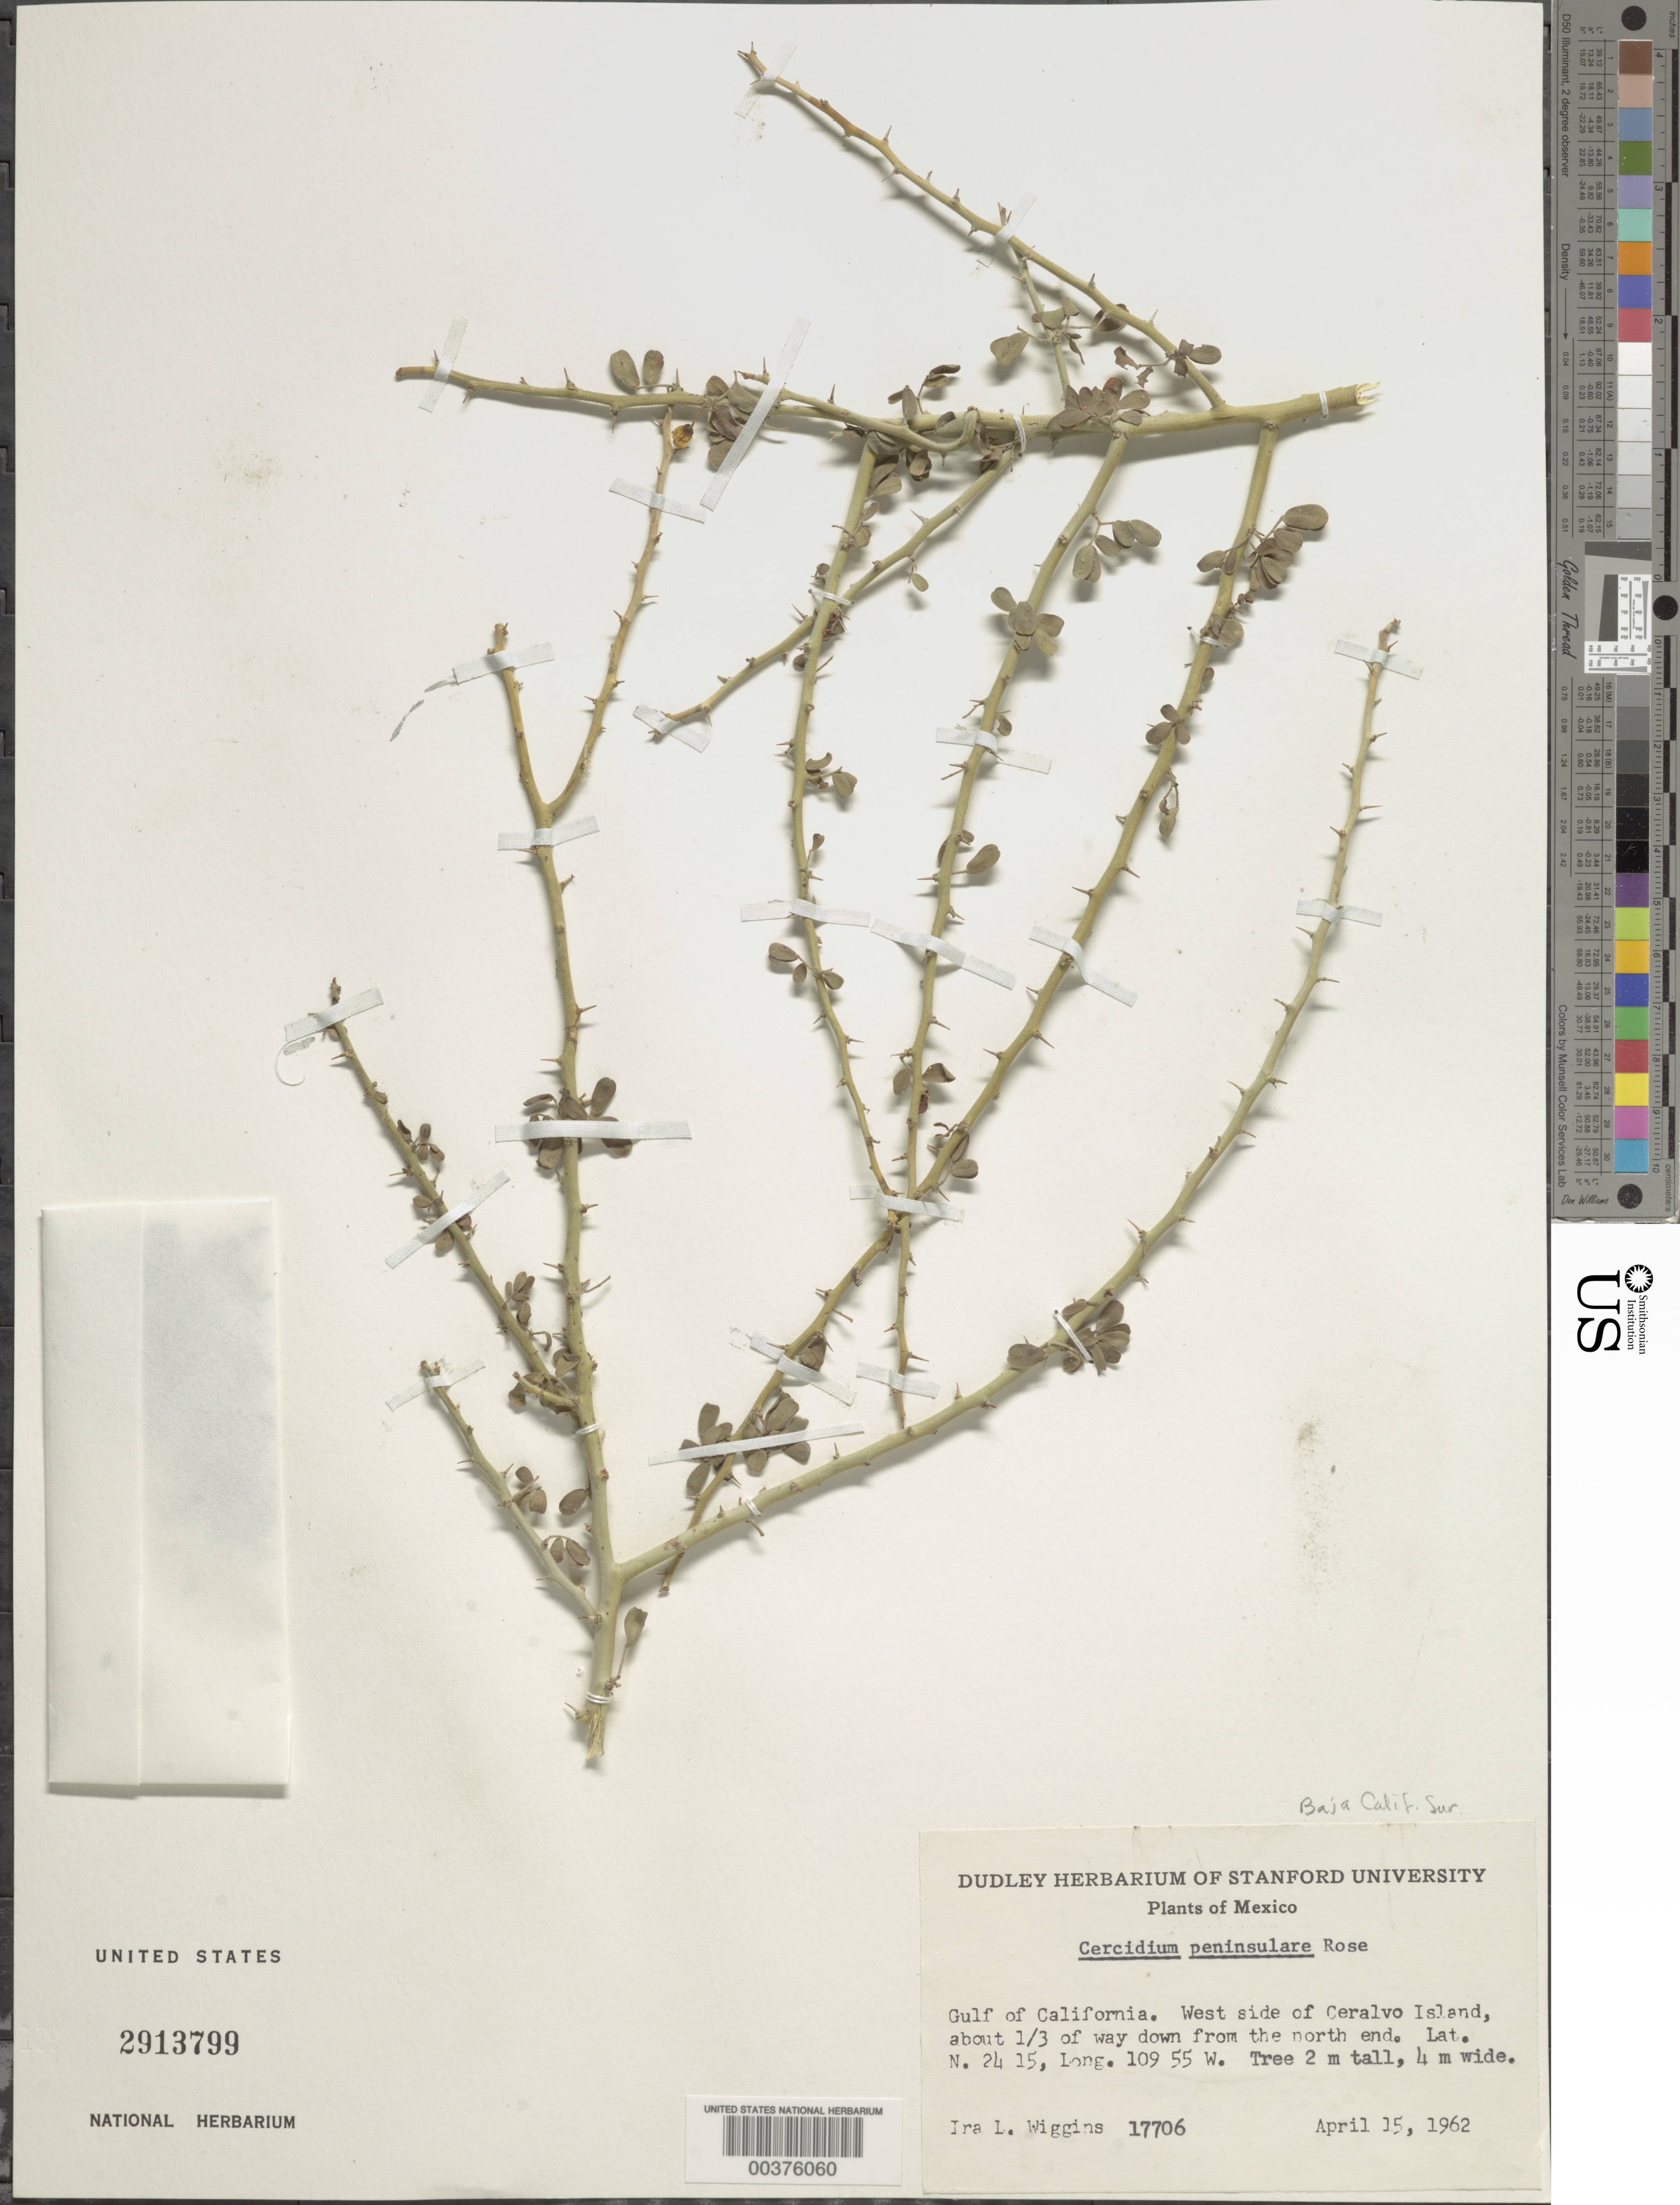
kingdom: Plantae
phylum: Tracheophyta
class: Magnoliopsida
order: Fabales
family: Fabaceae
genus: Parkinsonia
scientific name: Parkinsonia florida subsp. peninsulare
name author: (Rose) J.E. Hawkins & Felger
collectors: I. L. Wiggins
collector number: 17706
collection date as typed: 15 Apr 1962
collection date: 1962-04-15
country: Mexico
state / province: Baja California Sur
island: Cerralvo Island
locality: Gulf of California; W side of Ceralvo I. [= Cerralvo I.?], about 1/3 of way down from N end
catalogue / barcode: US 2913799